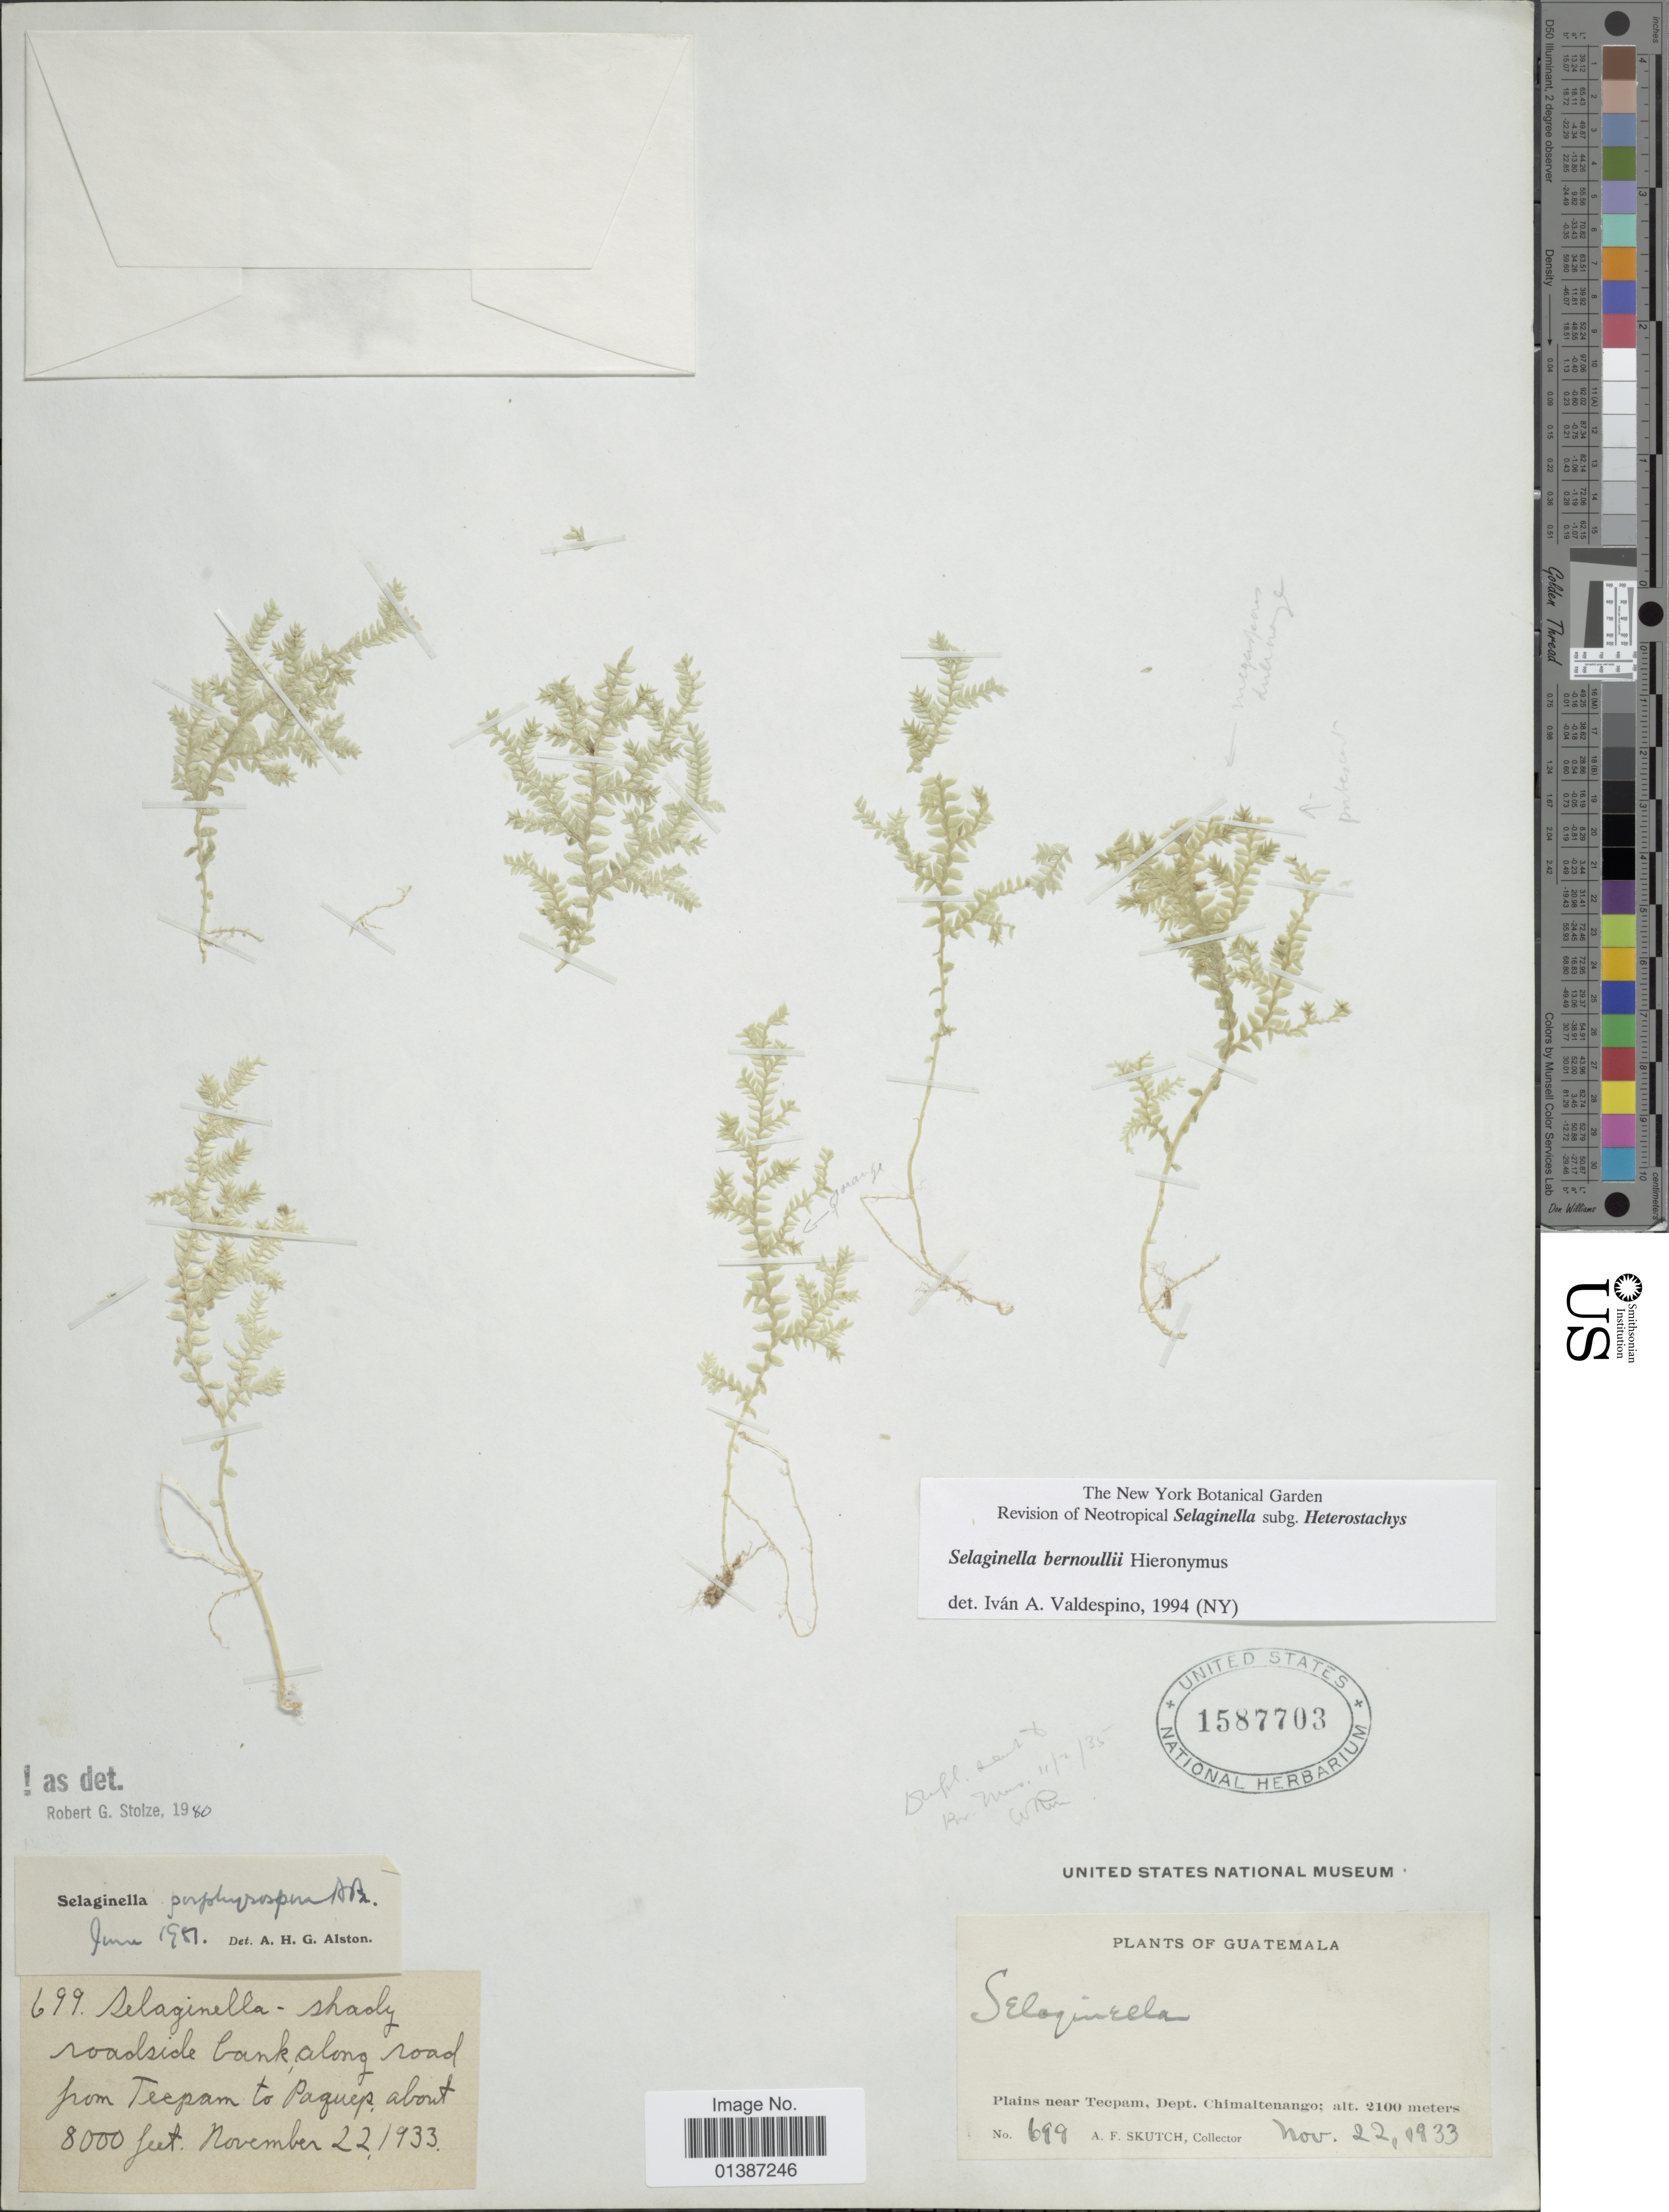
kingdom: Plantae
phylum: Tracheophyta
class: Lycopodiopsida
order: Selaginellales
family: Selaginellaceae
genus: Selaginella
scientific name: Selaginella bernoullii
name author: Hieron.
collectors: A. F. Skutch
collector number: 699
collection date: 1933-11-22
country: Guatemala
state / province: Chimaltenango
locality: Plains near Tecapam, Dept. Chimaltenango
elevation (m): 2100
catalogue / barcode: US 1587703